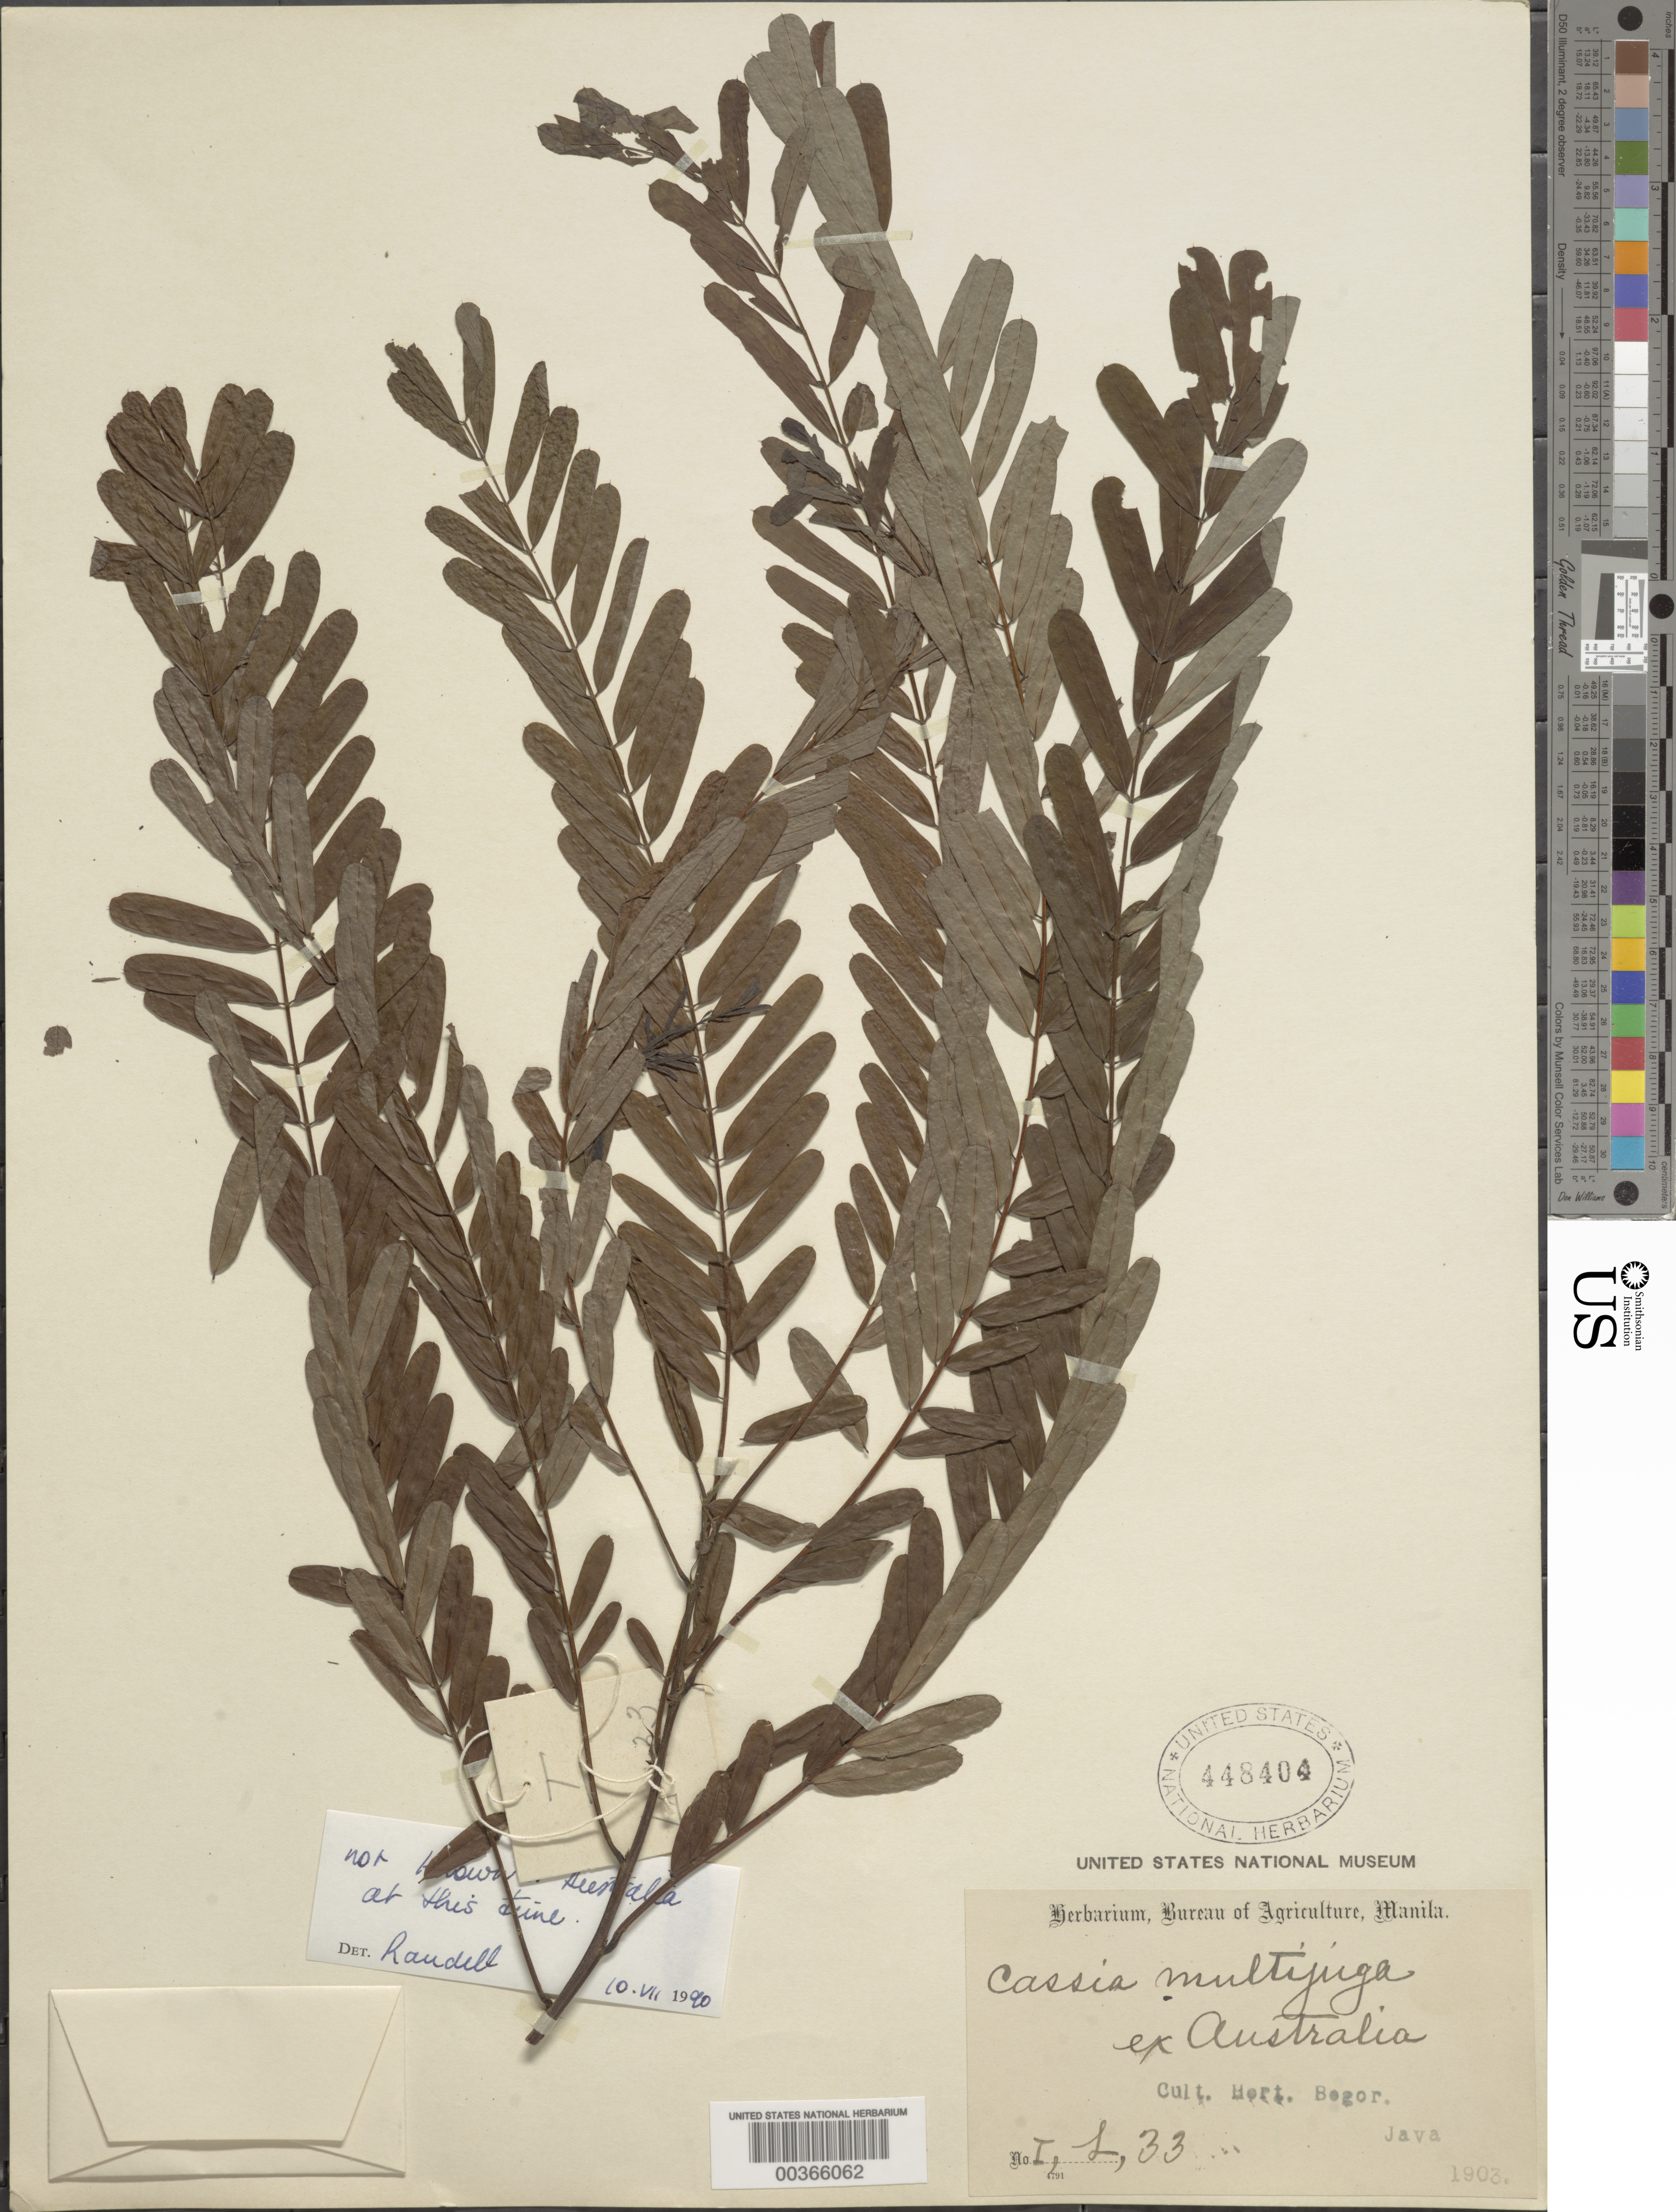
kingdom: Plantae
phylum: Tracheophyta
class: Magnoliopsida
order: Fabales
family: Fabaceae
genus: Senna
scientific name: Senna multijuga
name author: (Rich.) H.S. Irwin & Barneby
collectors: Wilkes Explor. Exped.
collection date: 1838/1842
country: Australia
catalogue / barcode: US 448404